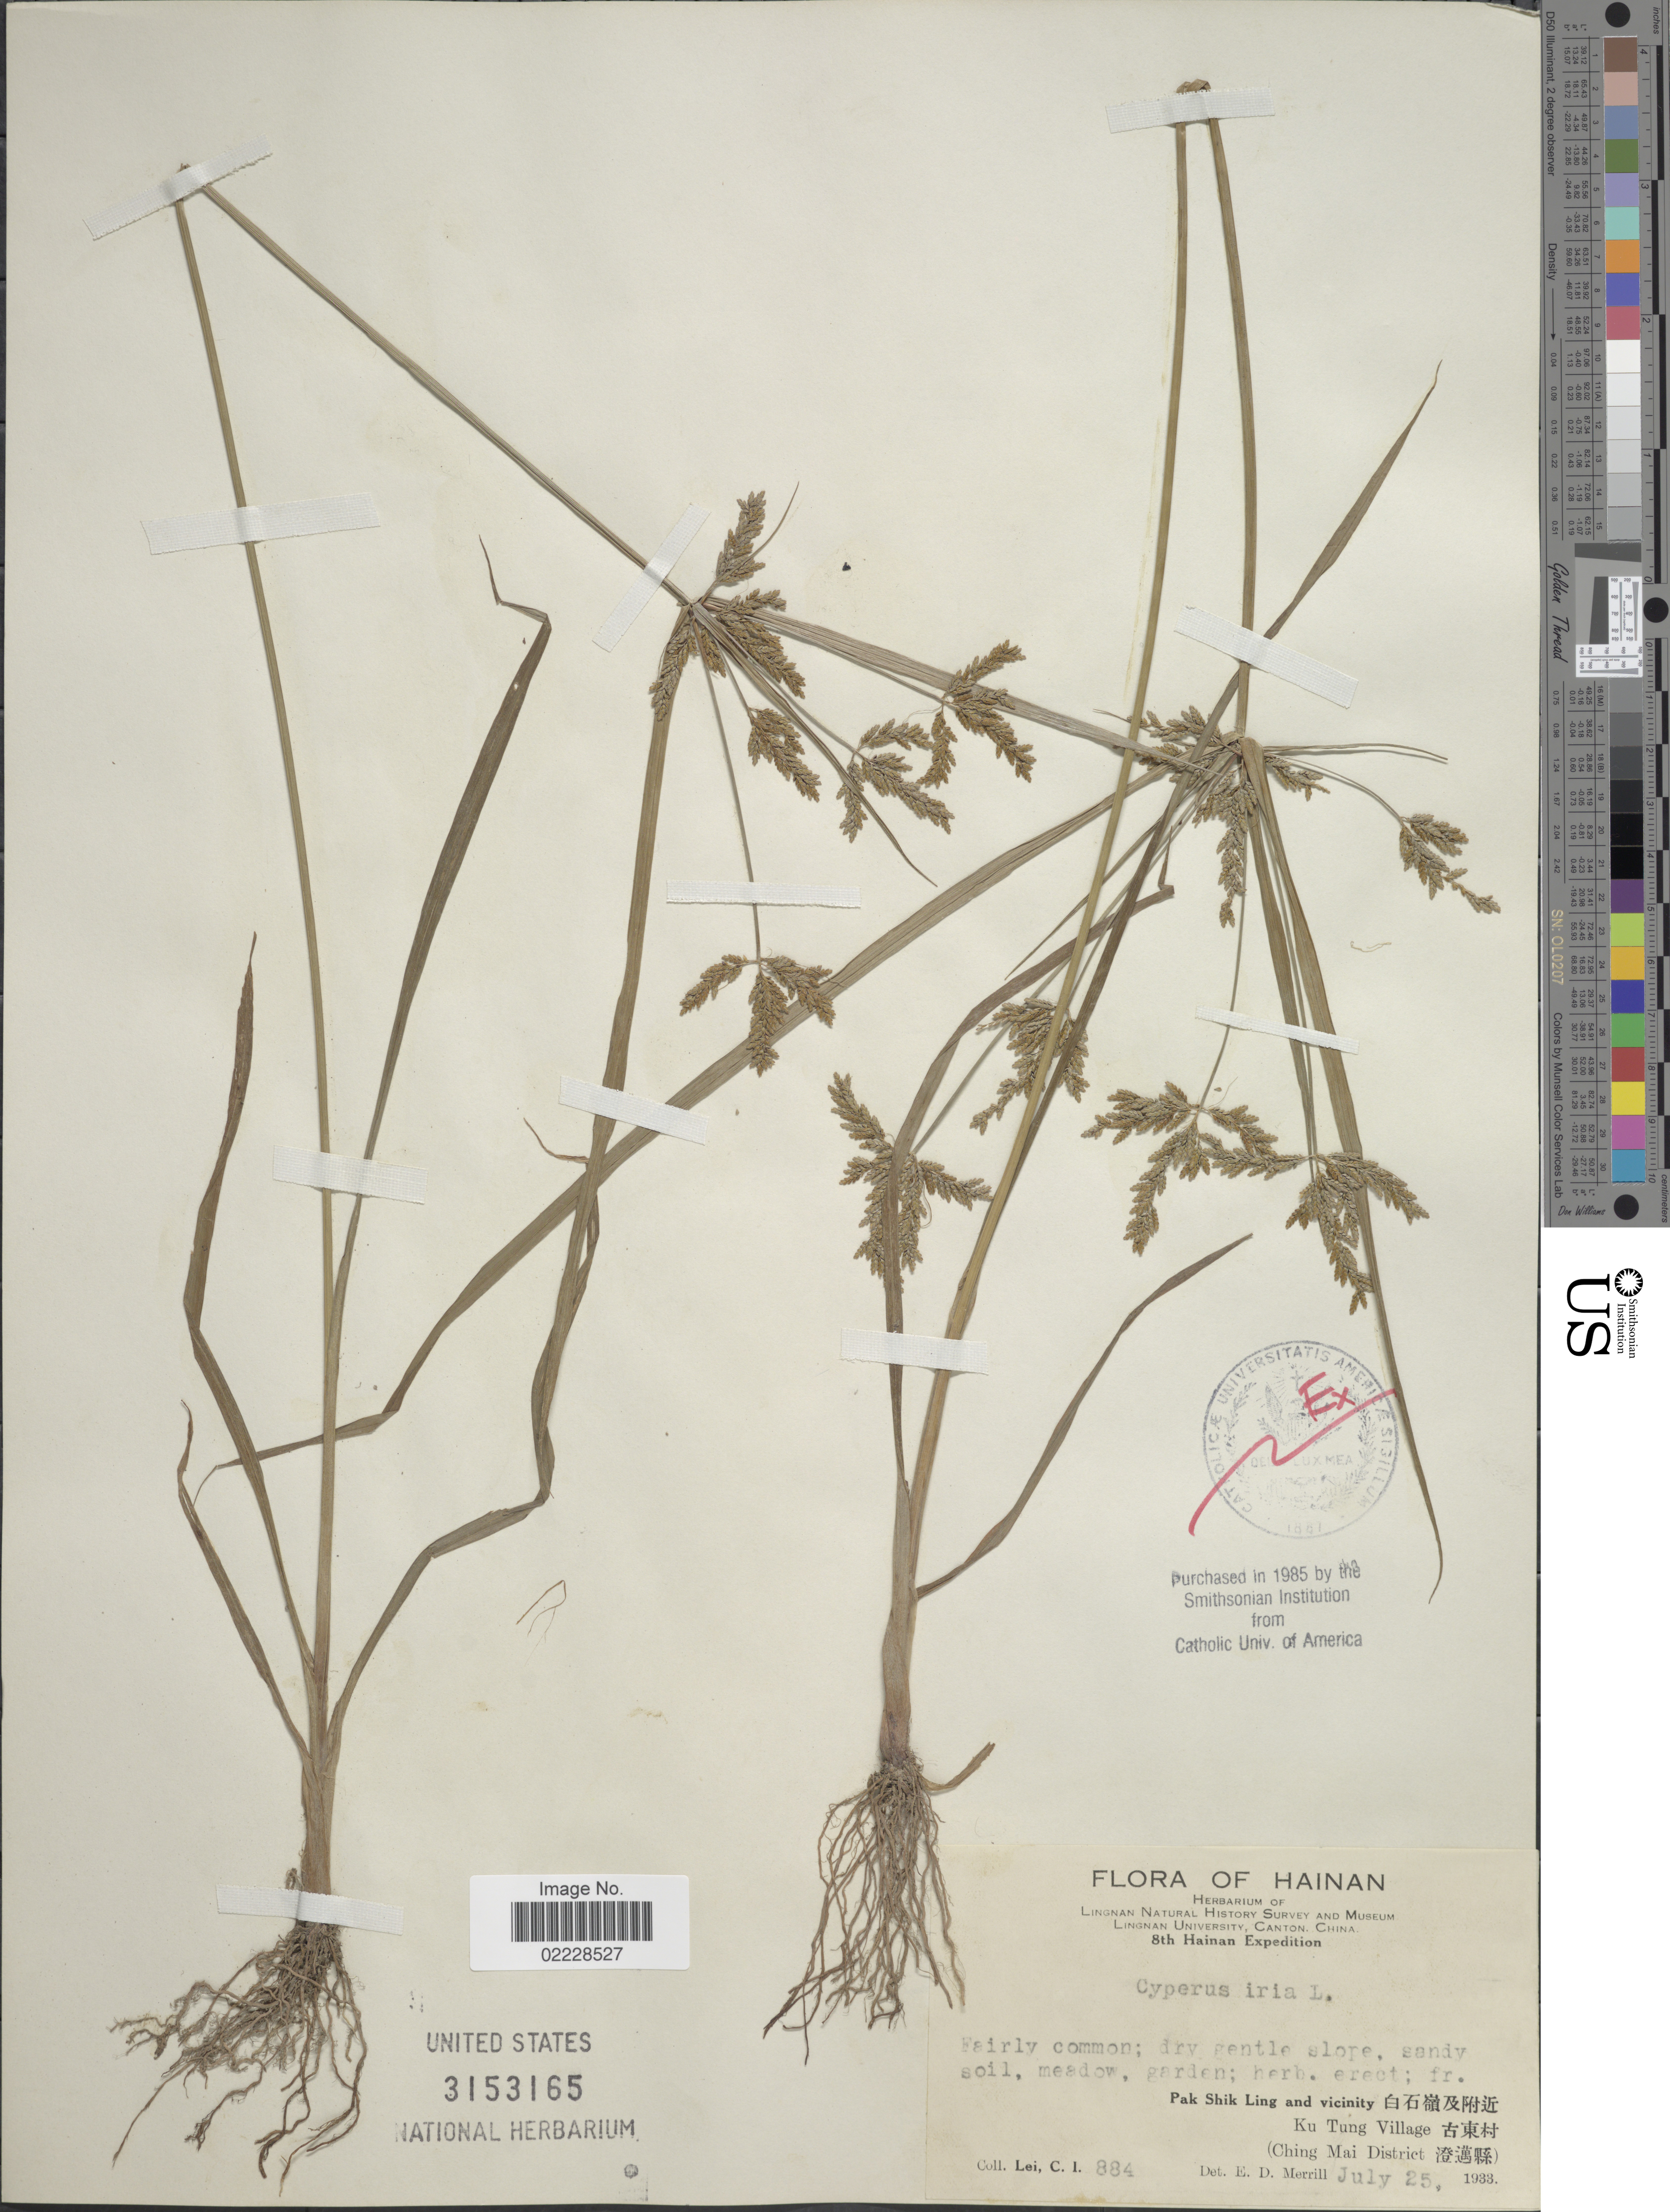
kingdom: Plantae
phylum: Tracheophyta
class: Liliopsida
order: Poales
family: Cyperaceae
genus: Cyperus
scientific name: Cyperus iria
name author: L.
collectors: C. I. Lei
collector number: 884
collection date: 1933-07-25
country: China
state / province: Hainan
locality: Hainan,Pak Shik Ling and Vicinity Ku Tung Village, (Ching Mai District).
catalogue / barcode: US 3153165